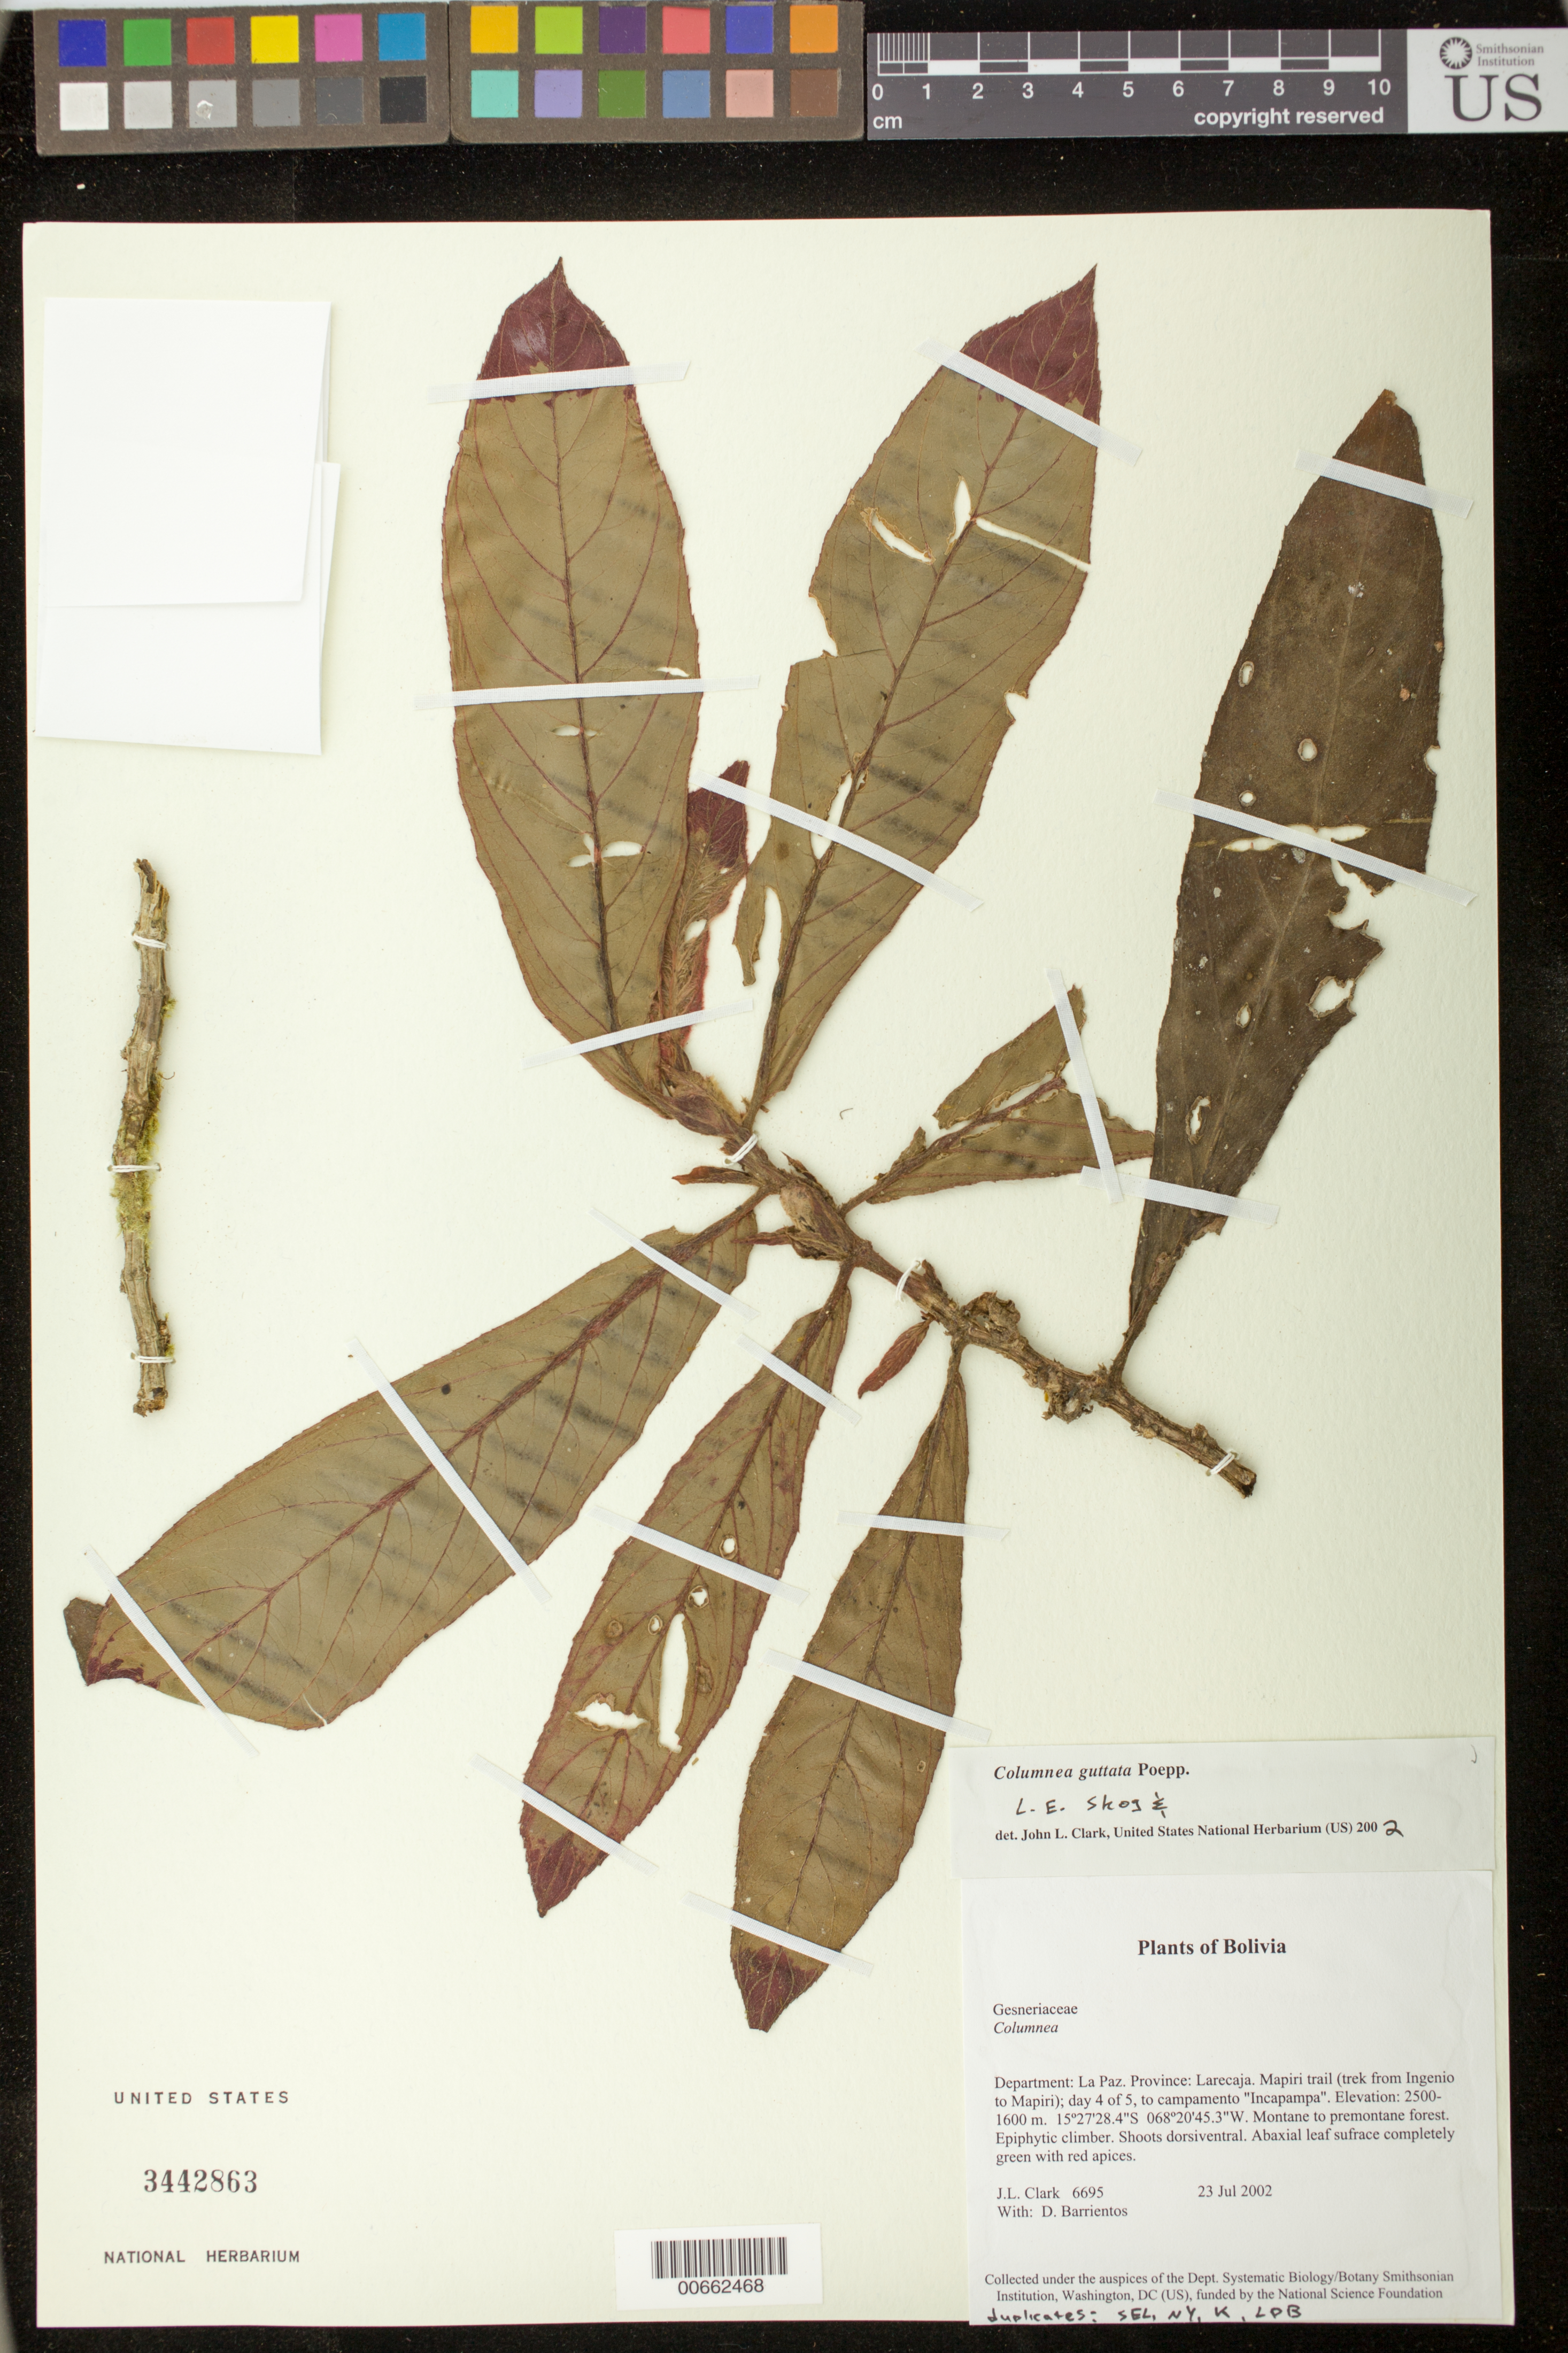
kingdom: Plantae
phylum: Tracheophyta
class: Magnoliopsida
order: Lamiales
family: Gesneriaceae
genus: Columnea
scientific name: Columnea guttata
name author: Poepp.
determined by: Clark, J. L.; Skog, Laurence E.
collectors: J. L. Clark & D. Barrientos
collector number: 6695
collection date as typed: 23 Jul 2002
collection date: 2002-07-23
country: Bolivia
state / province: La Paz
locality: Larecaja, Mapiri trail (trek from Ingenio to Mapiri); day 4 of 5, to campamento "Incapampa"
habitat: Montane to premontane forest.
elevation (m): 2500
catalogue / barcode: US 3442863